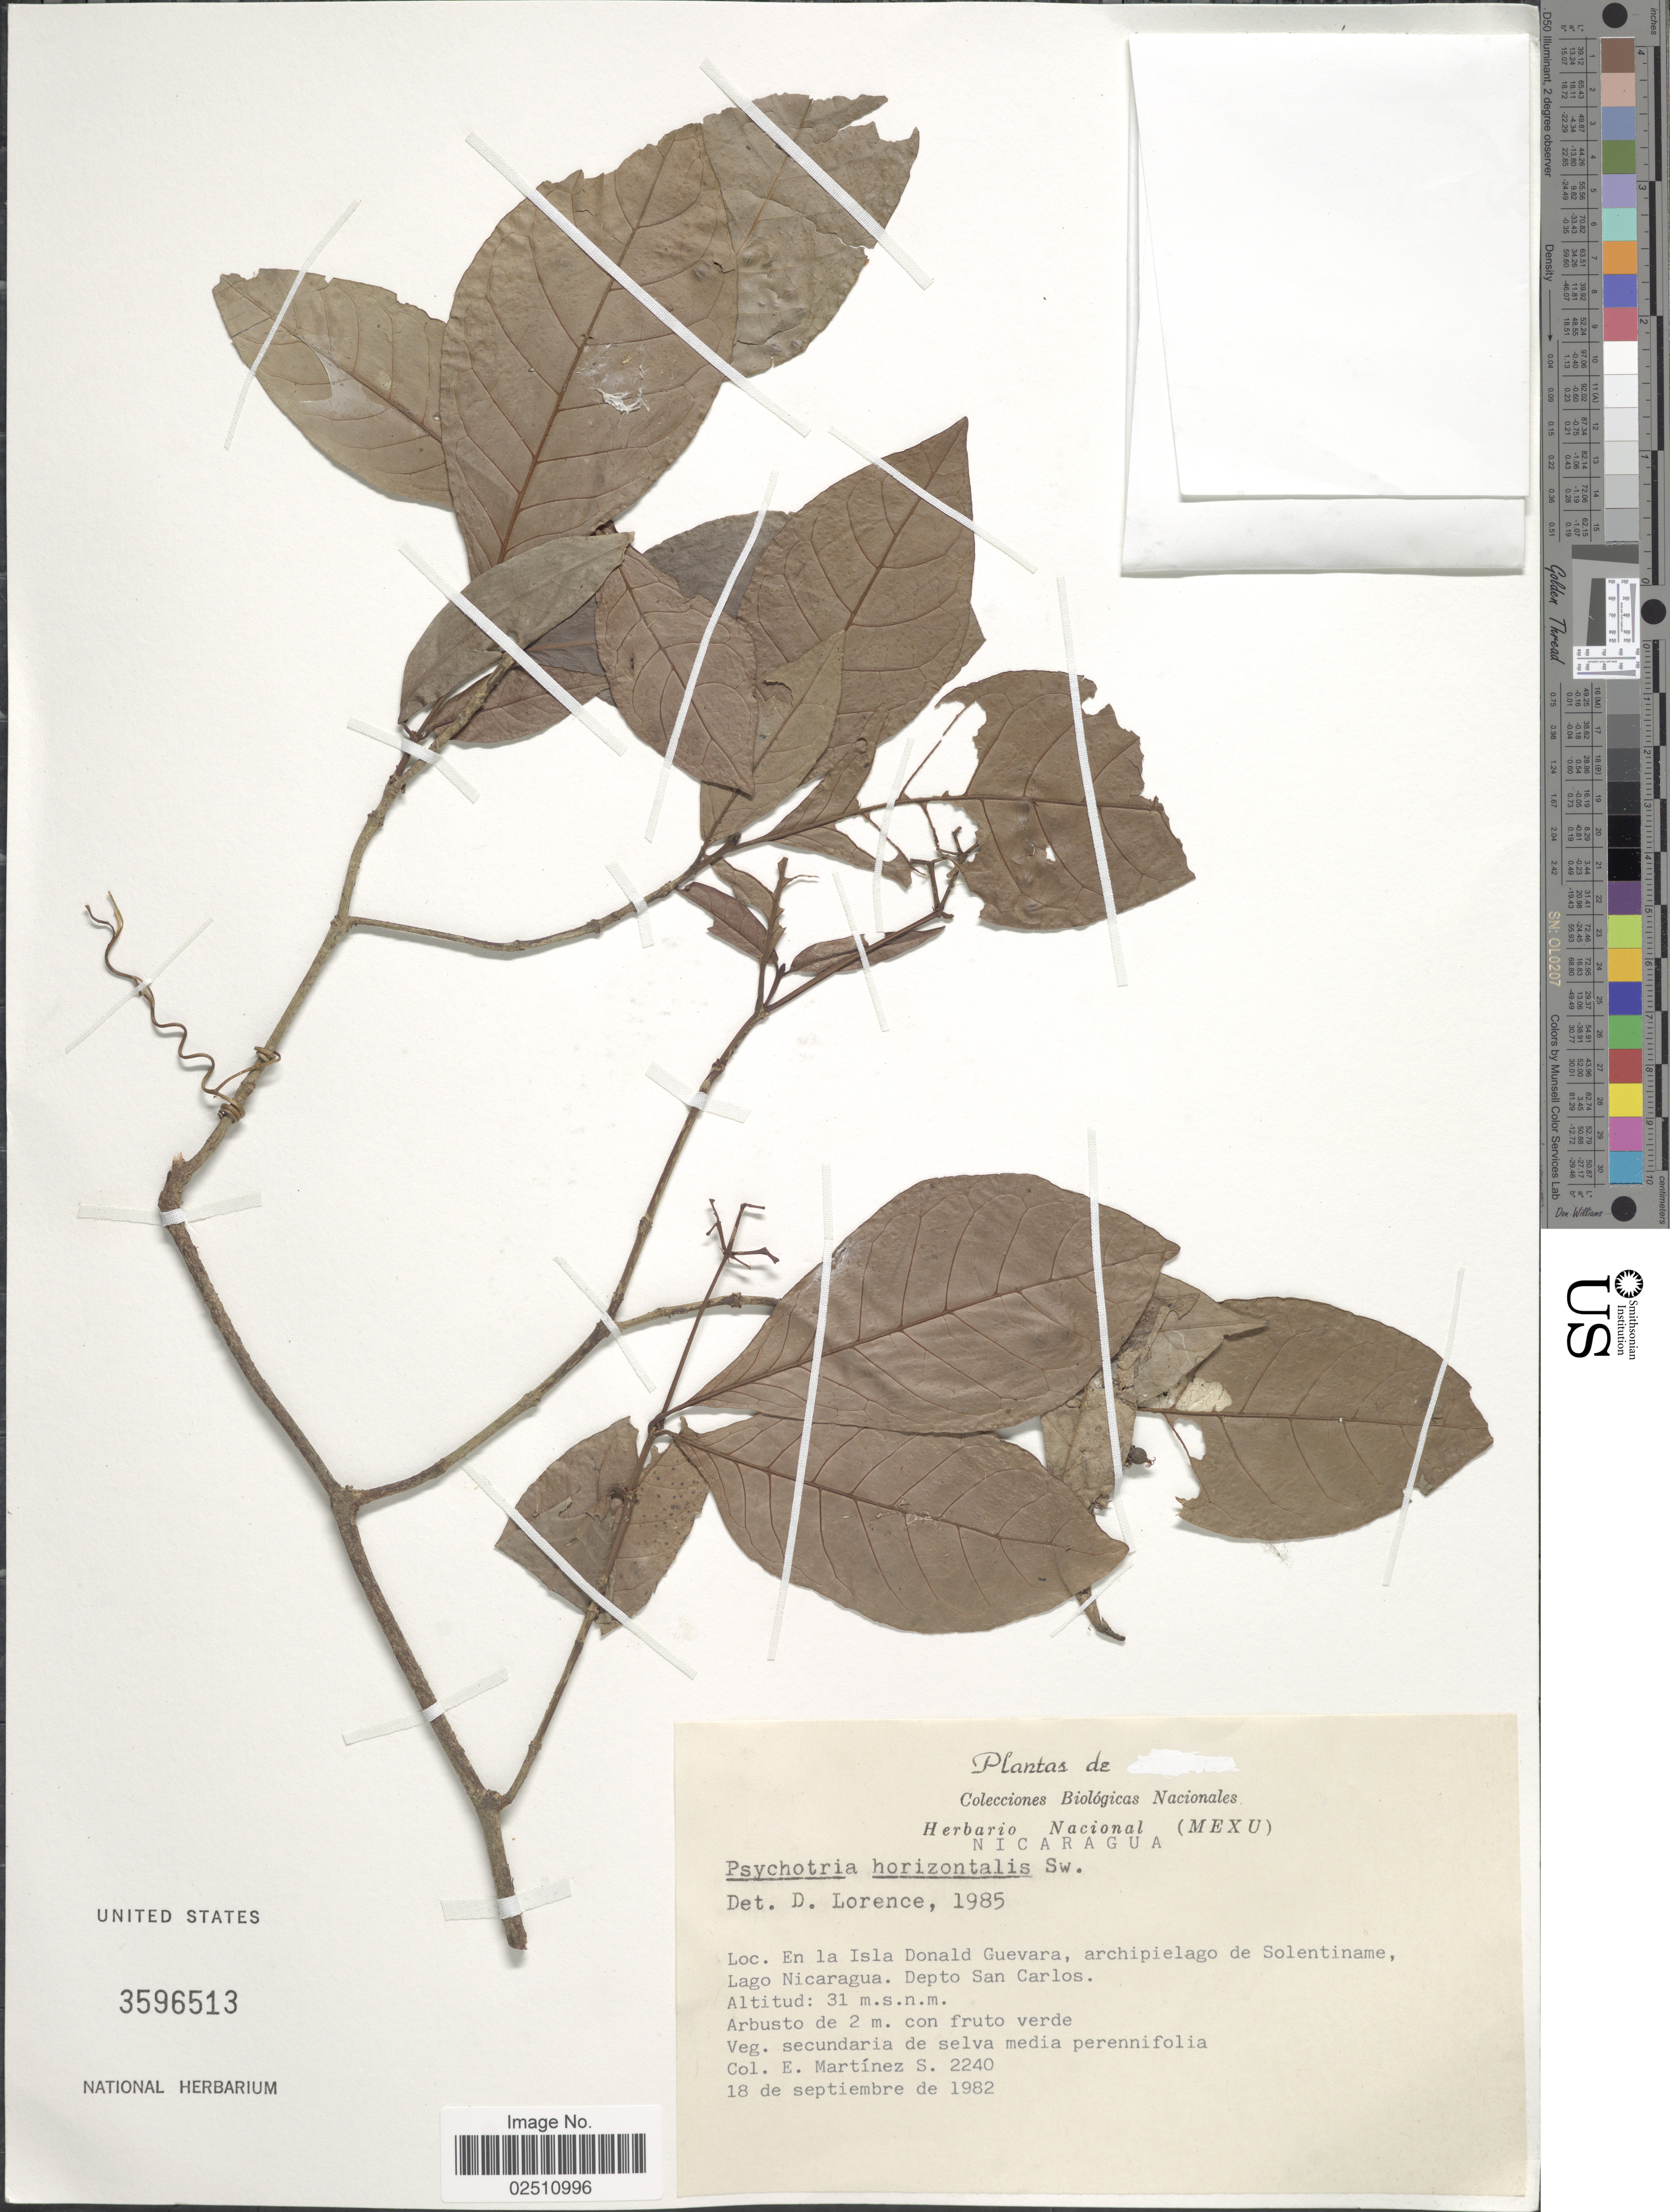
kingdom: Plantae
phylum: Tracheophyta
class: Magnoliopsida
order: Gentianales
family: Rubiaceae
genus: Psychotria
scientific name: Psychotria horizontalis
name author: Sw.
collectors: E. M. Martínez S.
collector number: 2240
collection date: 1982-09-18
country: Nicaragua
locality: En la Isla Donald Guevara, archipielago de Solentiname, Lago Nicaragua, Depto. San Carlos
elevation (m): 31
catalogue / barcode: US 3596513